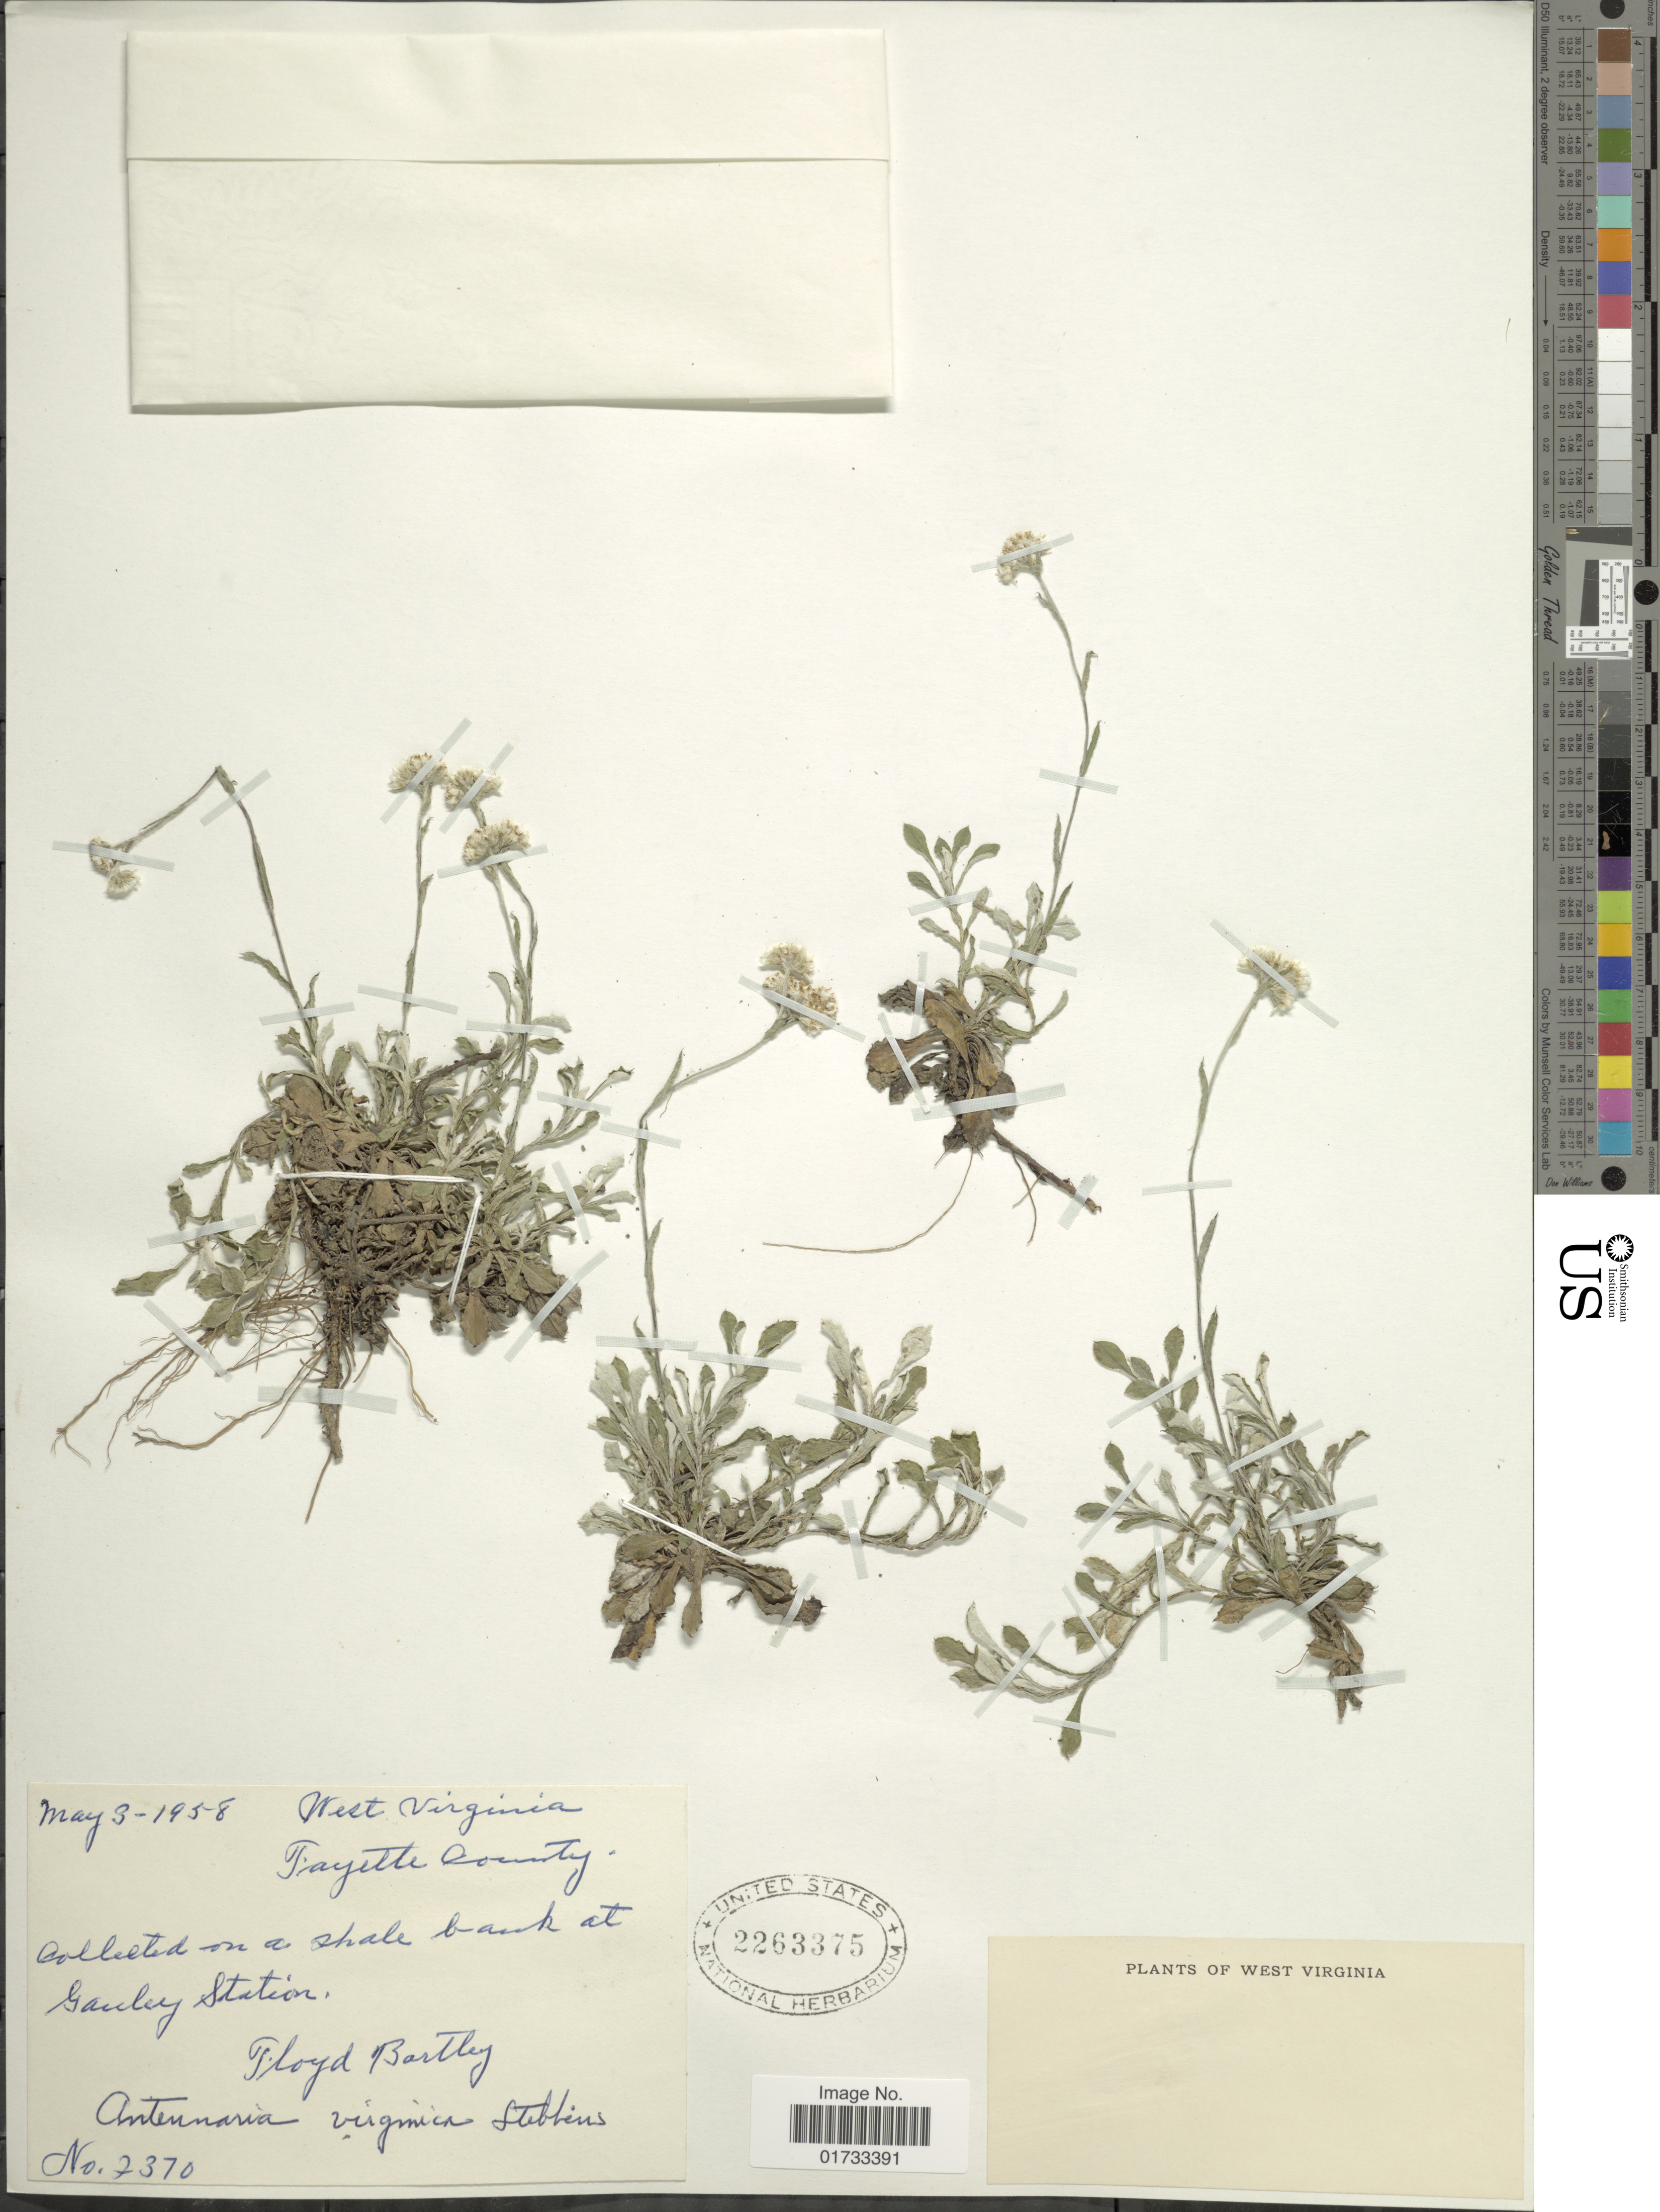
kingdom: Plantae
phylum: Tracheophyta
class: Magnoliopsida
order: Asterales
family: Asteraceae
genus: Antennaria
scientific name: Antennaria virginica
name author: Stebbins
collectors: F. Bartley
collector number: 2370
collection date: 1958-05-03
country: United States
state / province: West Virginia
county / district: Fayette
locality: Fayette County, at Gauley Station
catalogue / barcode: US 2263375